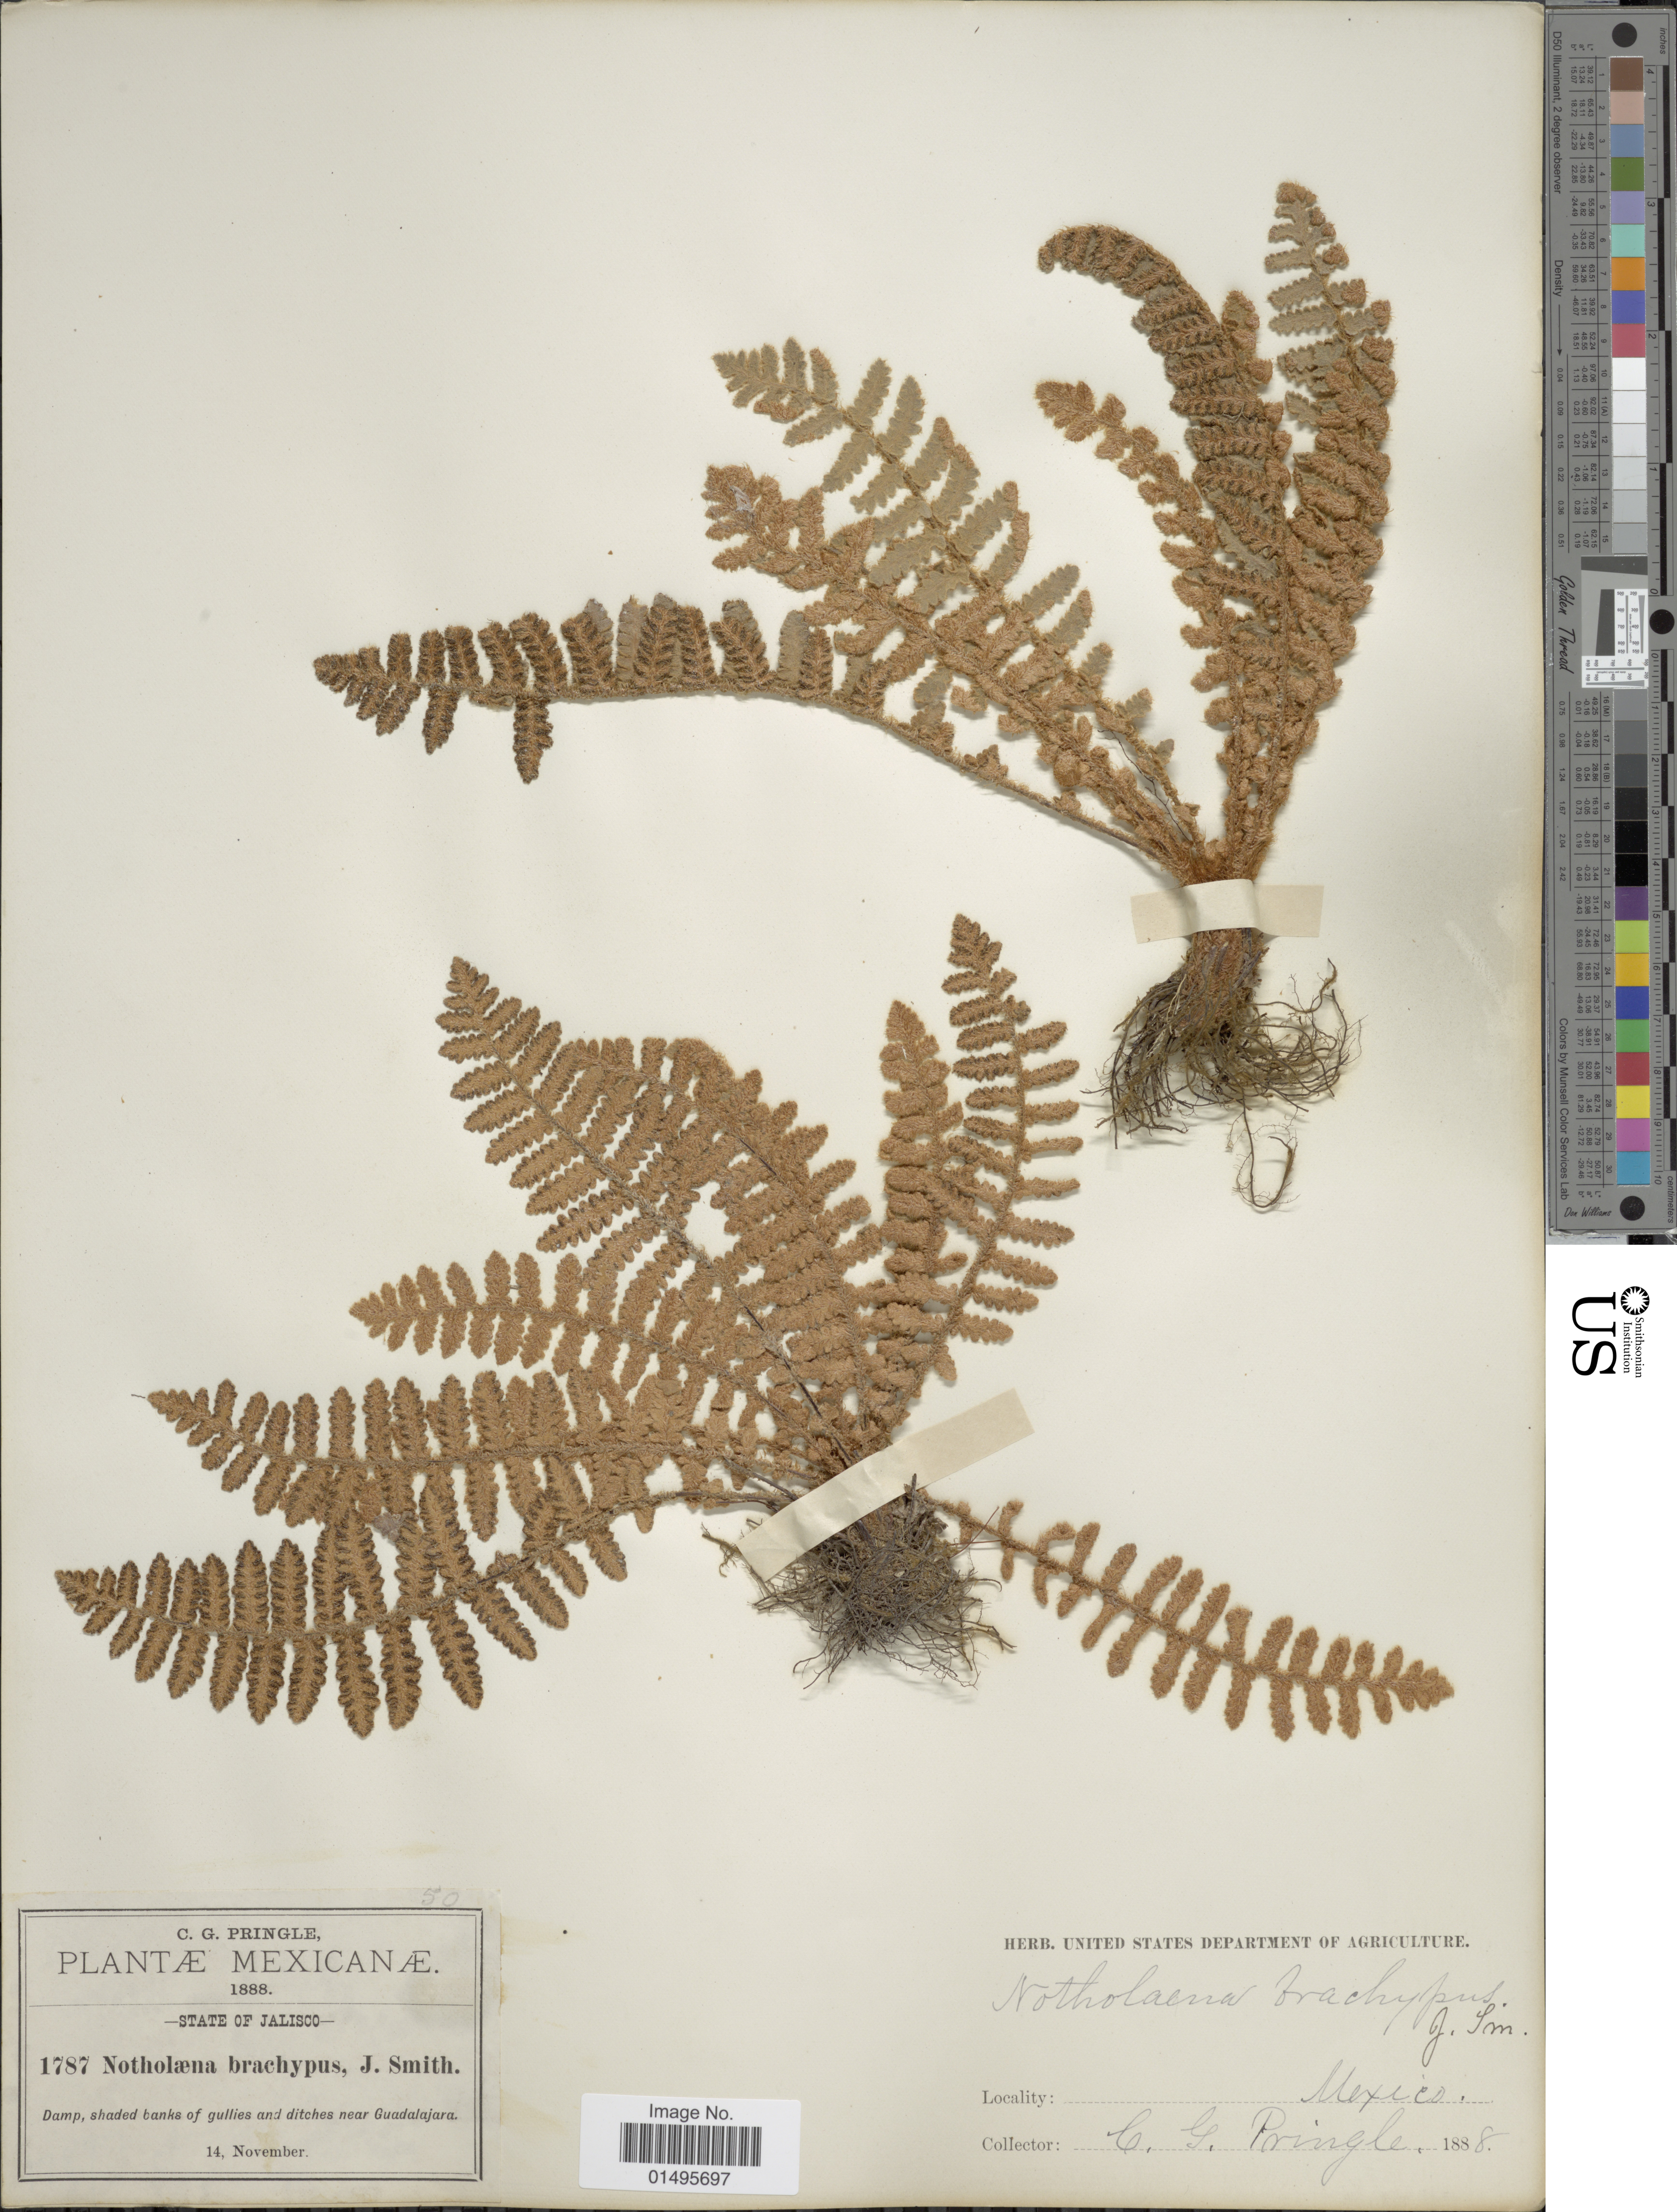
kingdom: Plantae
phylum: Tracheophyta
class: Polypodiopsida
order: Polypodiales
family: Pteridaceae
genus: Notholaena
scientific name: Notholaena brachypus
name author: (Kunze) J. Sm.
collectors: C. G. Pringle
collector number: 1787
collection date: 1888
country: Mexico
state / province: Jalisco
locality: Damp, shaded banks of gullies and ditches near Guadalajara